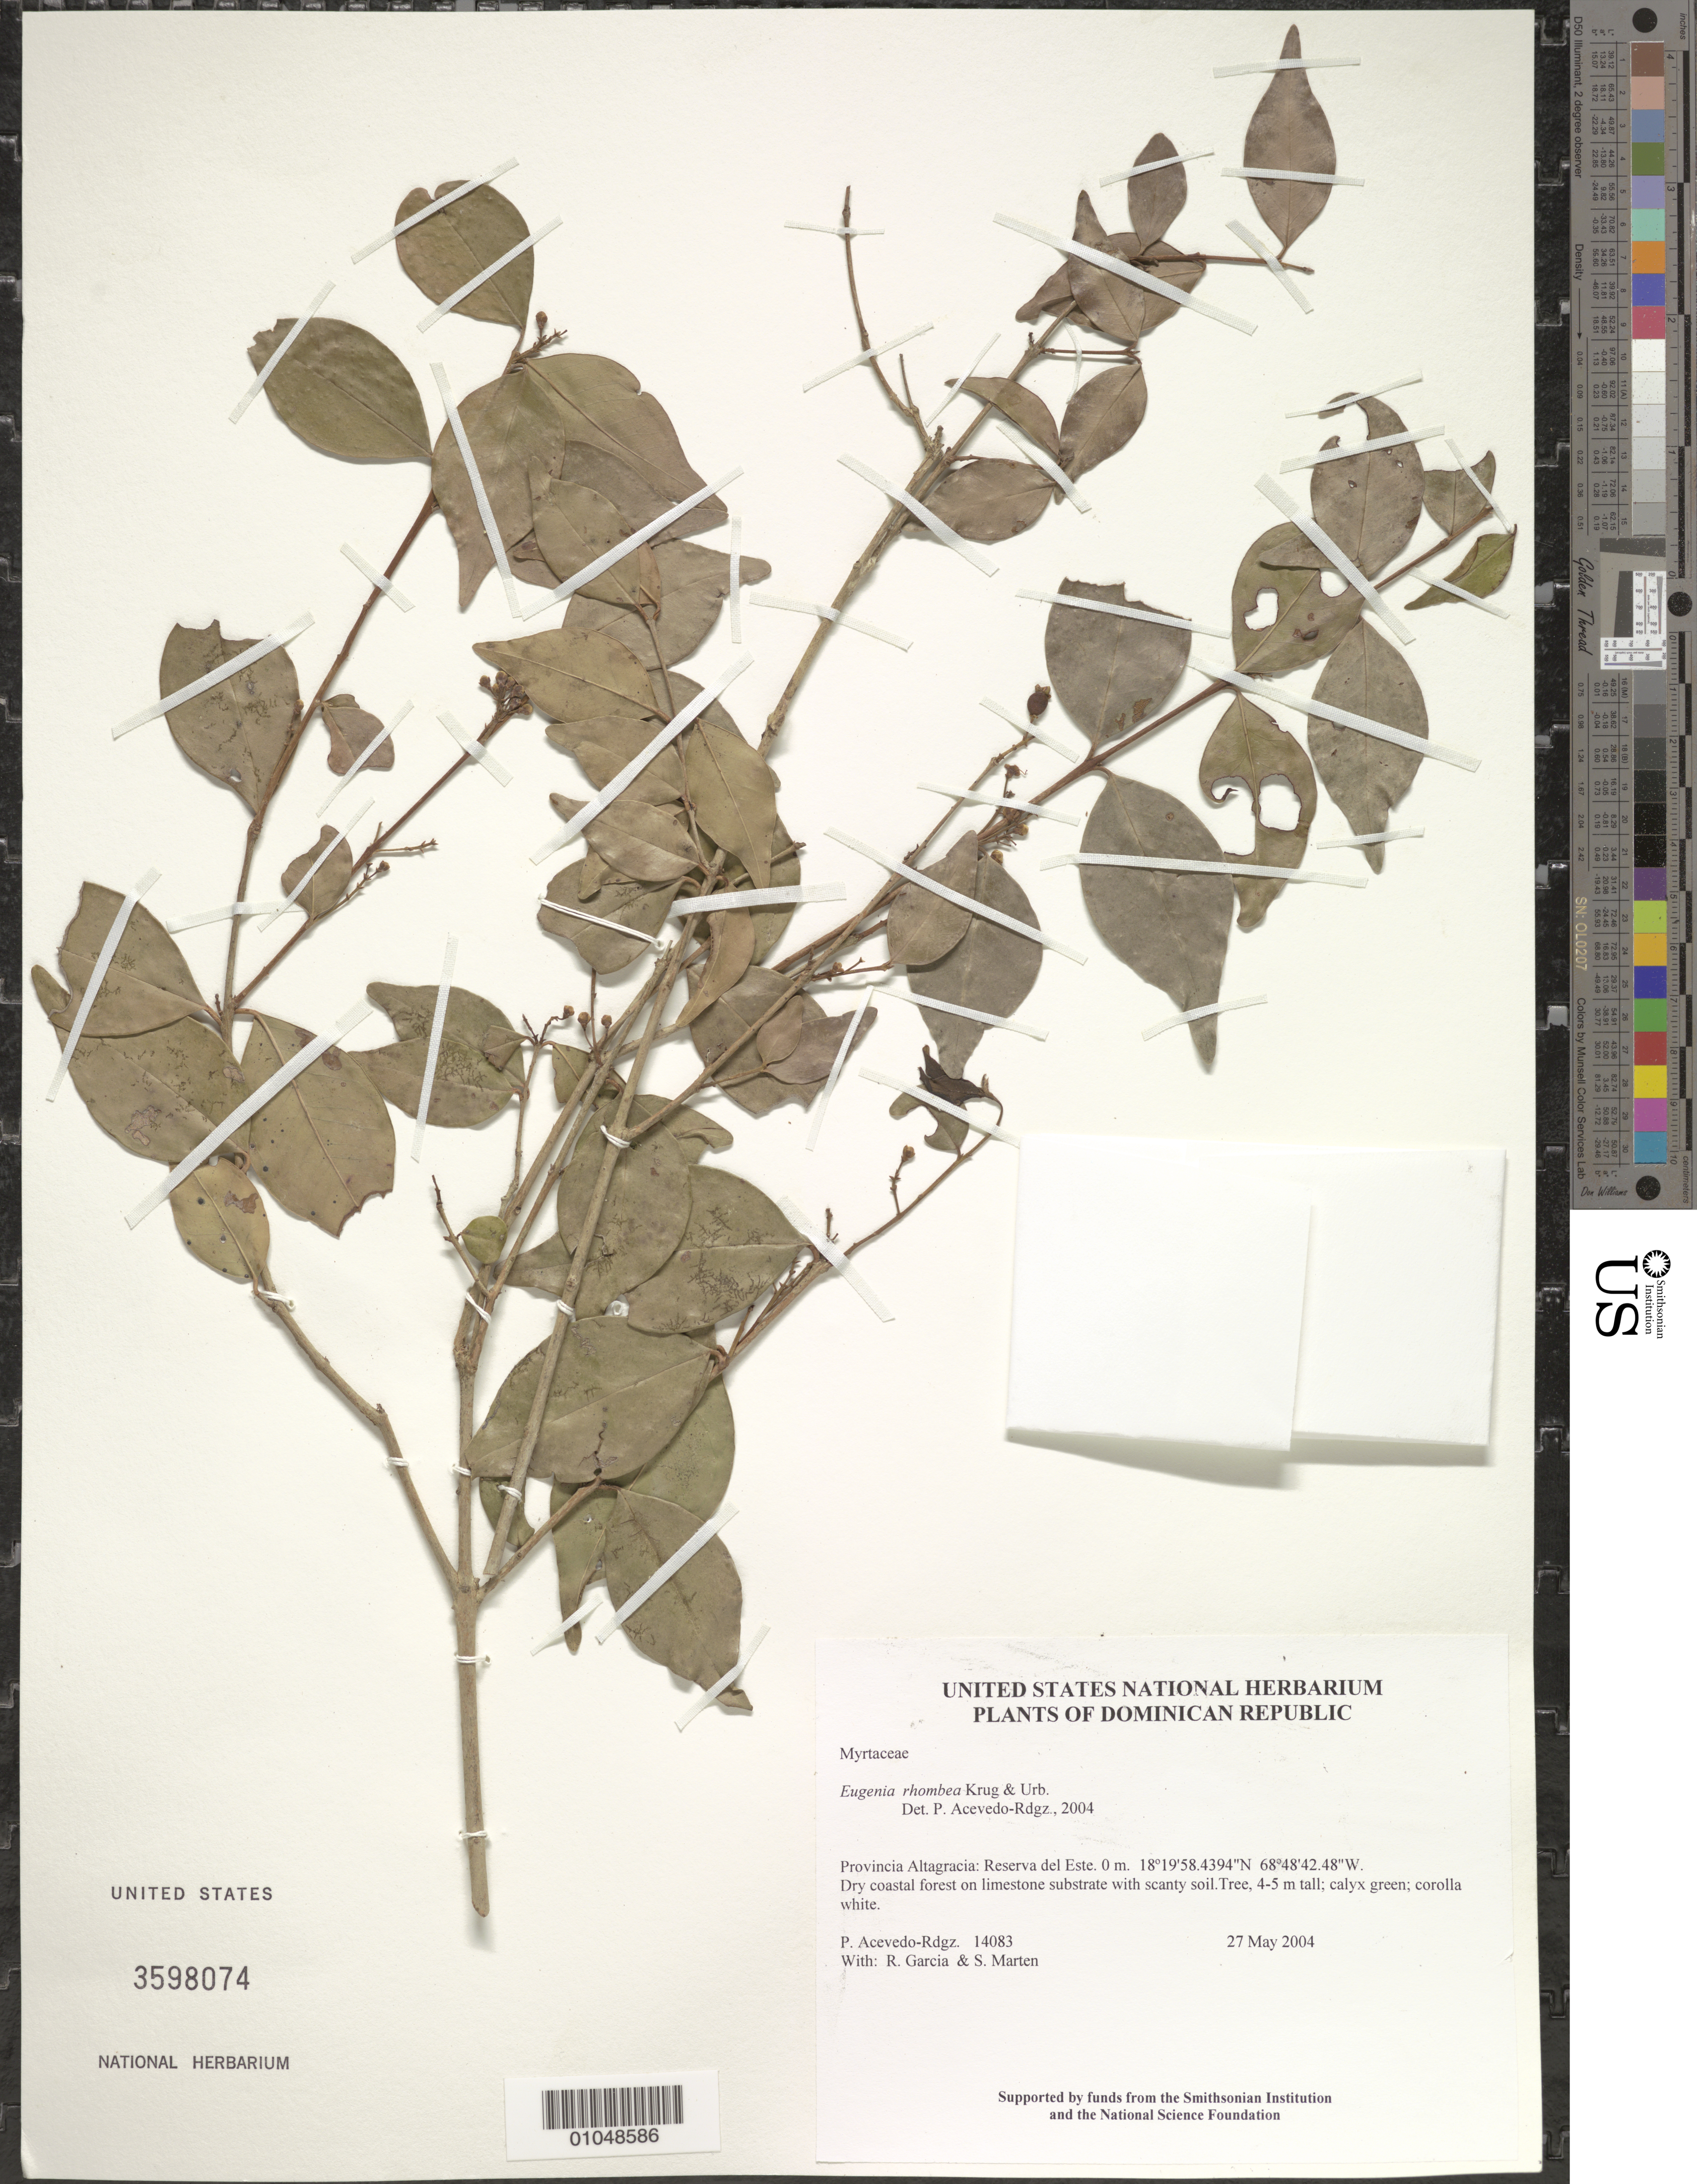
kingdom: Plantae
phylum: Tracheophyta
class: Magnoliopsida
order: Myrtales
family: Myrtaceae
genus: Eugenia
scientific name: Eugenia rhombea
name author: (O. Berg) Krug & Urb.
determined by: Acevedo-Rodríguez, P., (BOT), Smithsonian Institution - National Museum of Natural History (UNITED STATES)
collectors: P. Acevedo-Rodr., R. G. García & S. Marten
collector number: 14083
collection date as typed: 27 May 2004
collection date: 2004-05-27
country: Dominican Republic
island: Hispaniola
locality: Provincia Altagracia: Reserva del Este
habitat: Dry coastal forest on limestone substrate with scanty soil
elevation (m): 0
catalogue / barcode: US 3598074